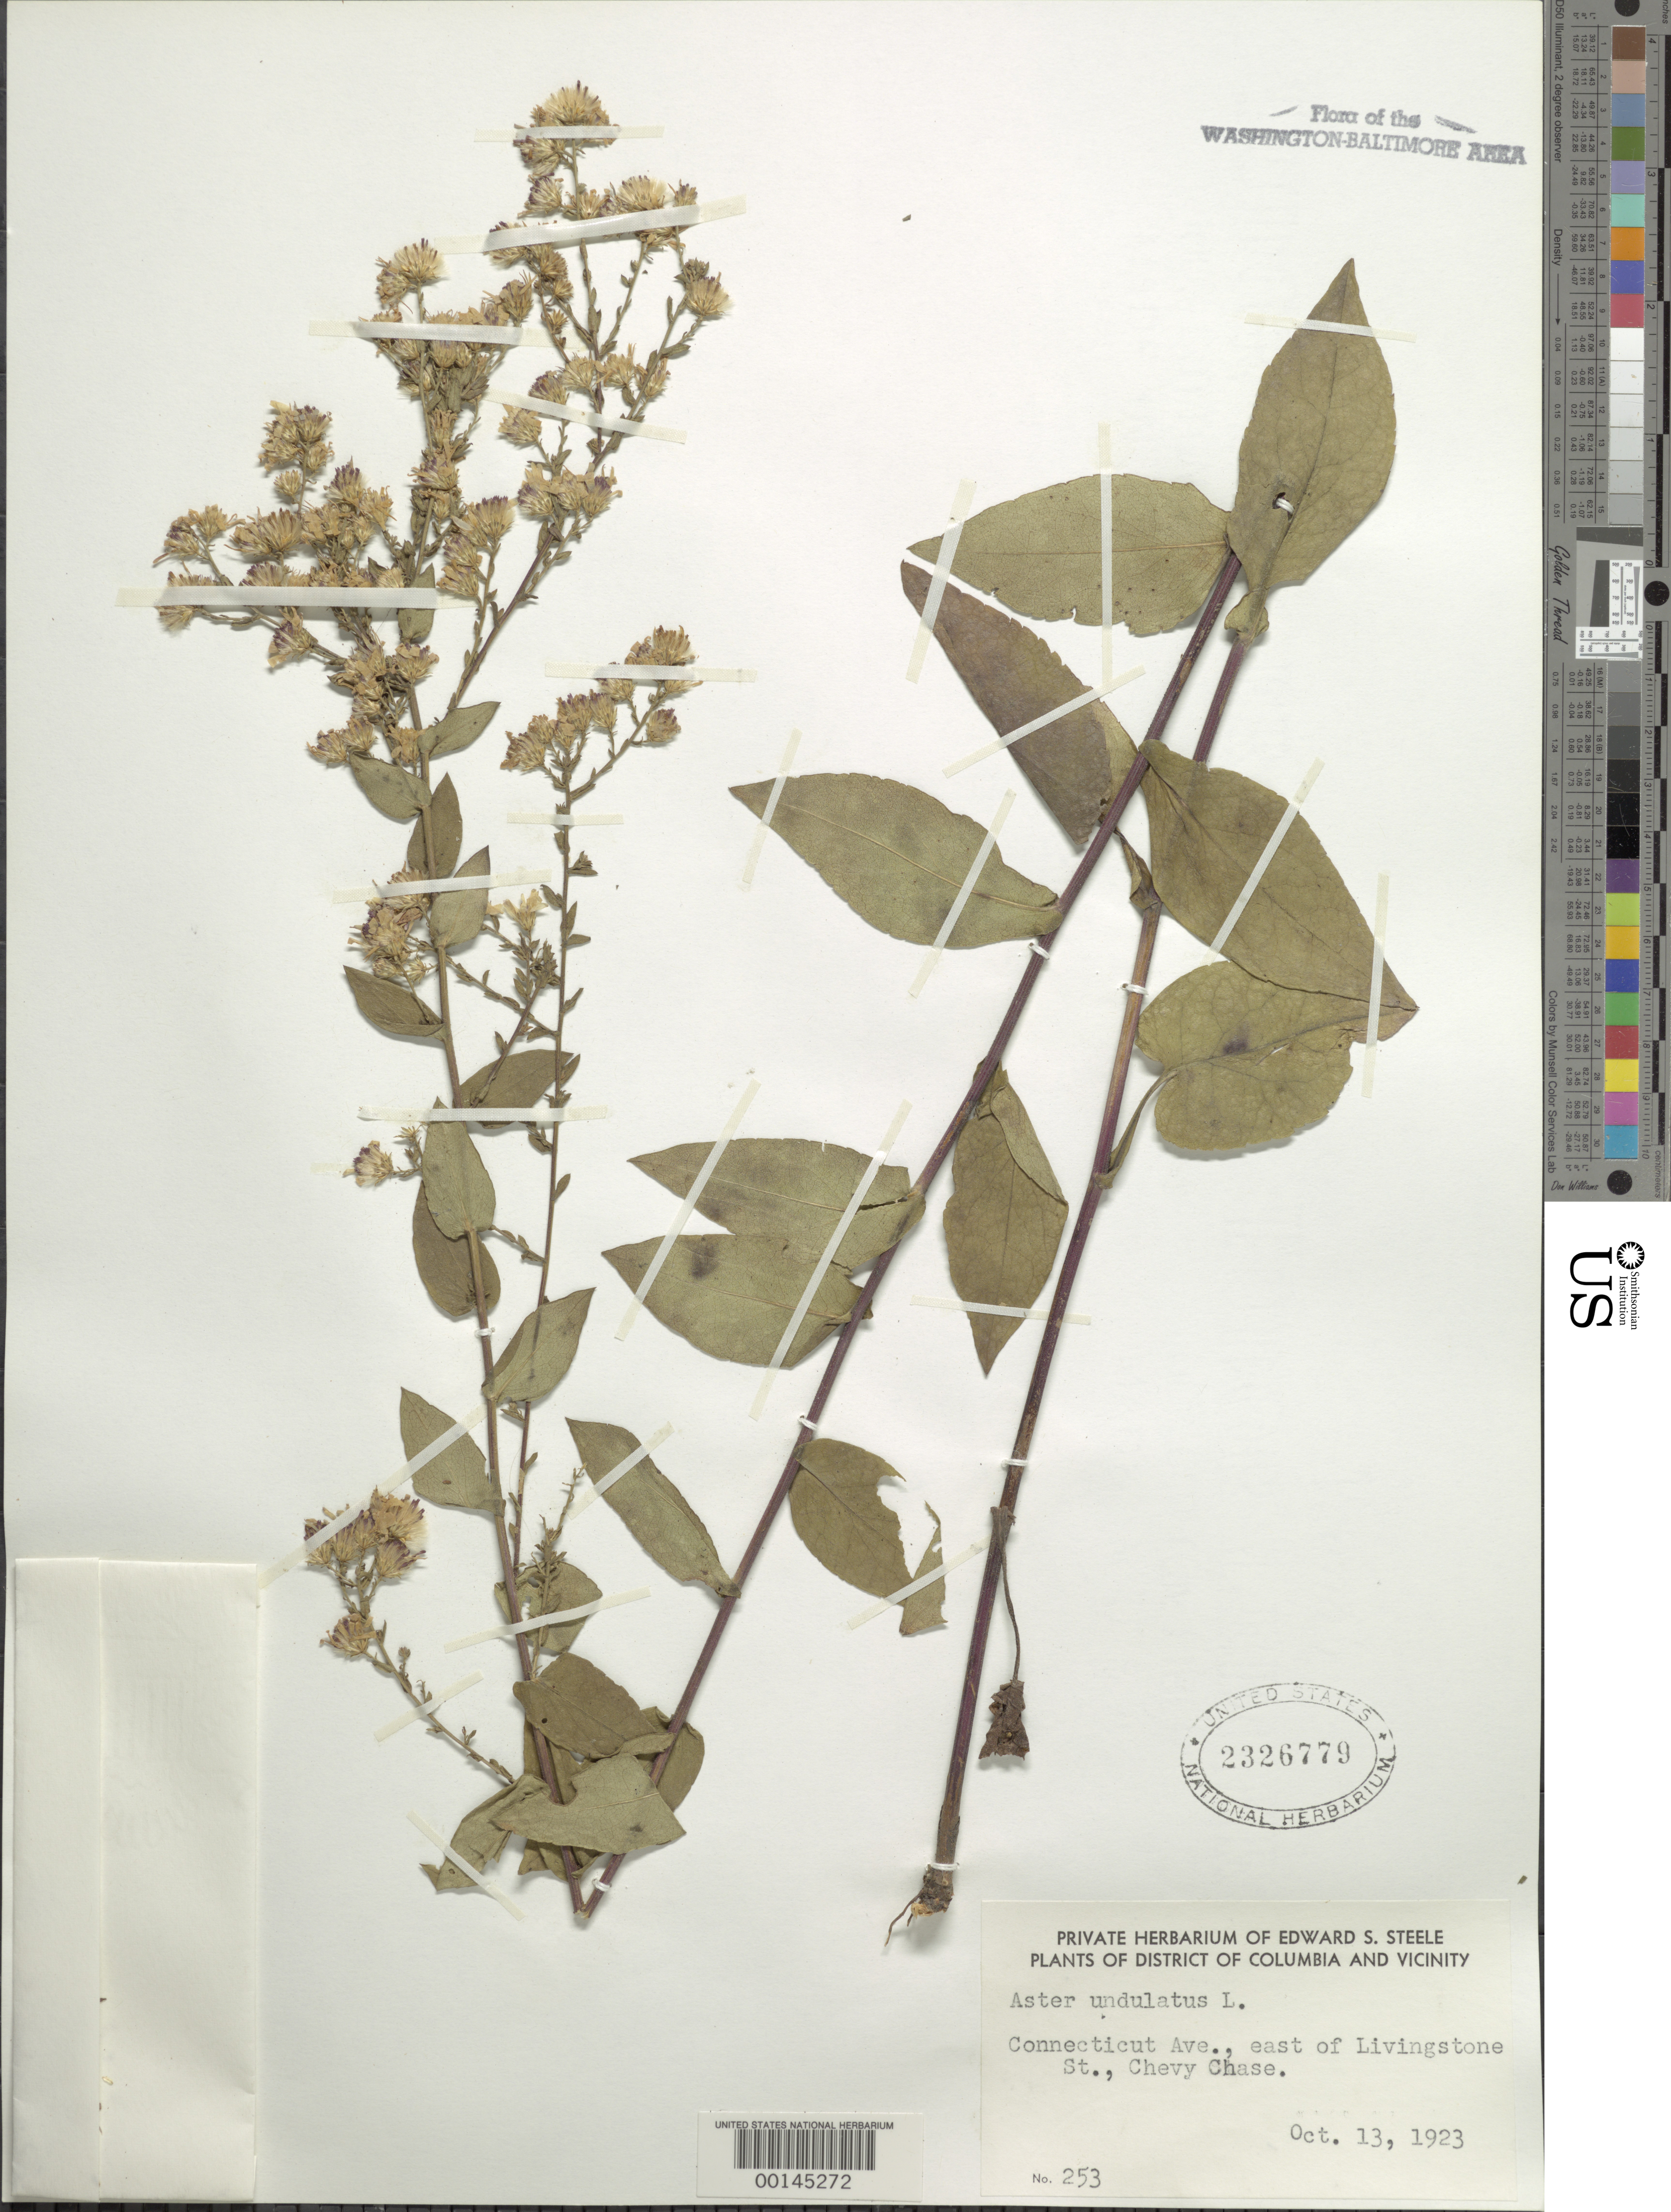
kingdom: Plantae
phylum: Tracheophyta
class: Magnoliopsida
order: Asterales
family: Asteraceae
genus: Symphyotrichum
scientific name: Symphyotrichum undulatum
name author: (L.) G.L. Nesom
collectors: E. C. Leonard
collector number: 253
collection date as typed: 13 Oct 1923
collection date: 1923-10-13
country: United States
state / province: District of Columbia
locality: Conn. Ave. east of Livingstone St.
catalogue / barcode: US 2326779